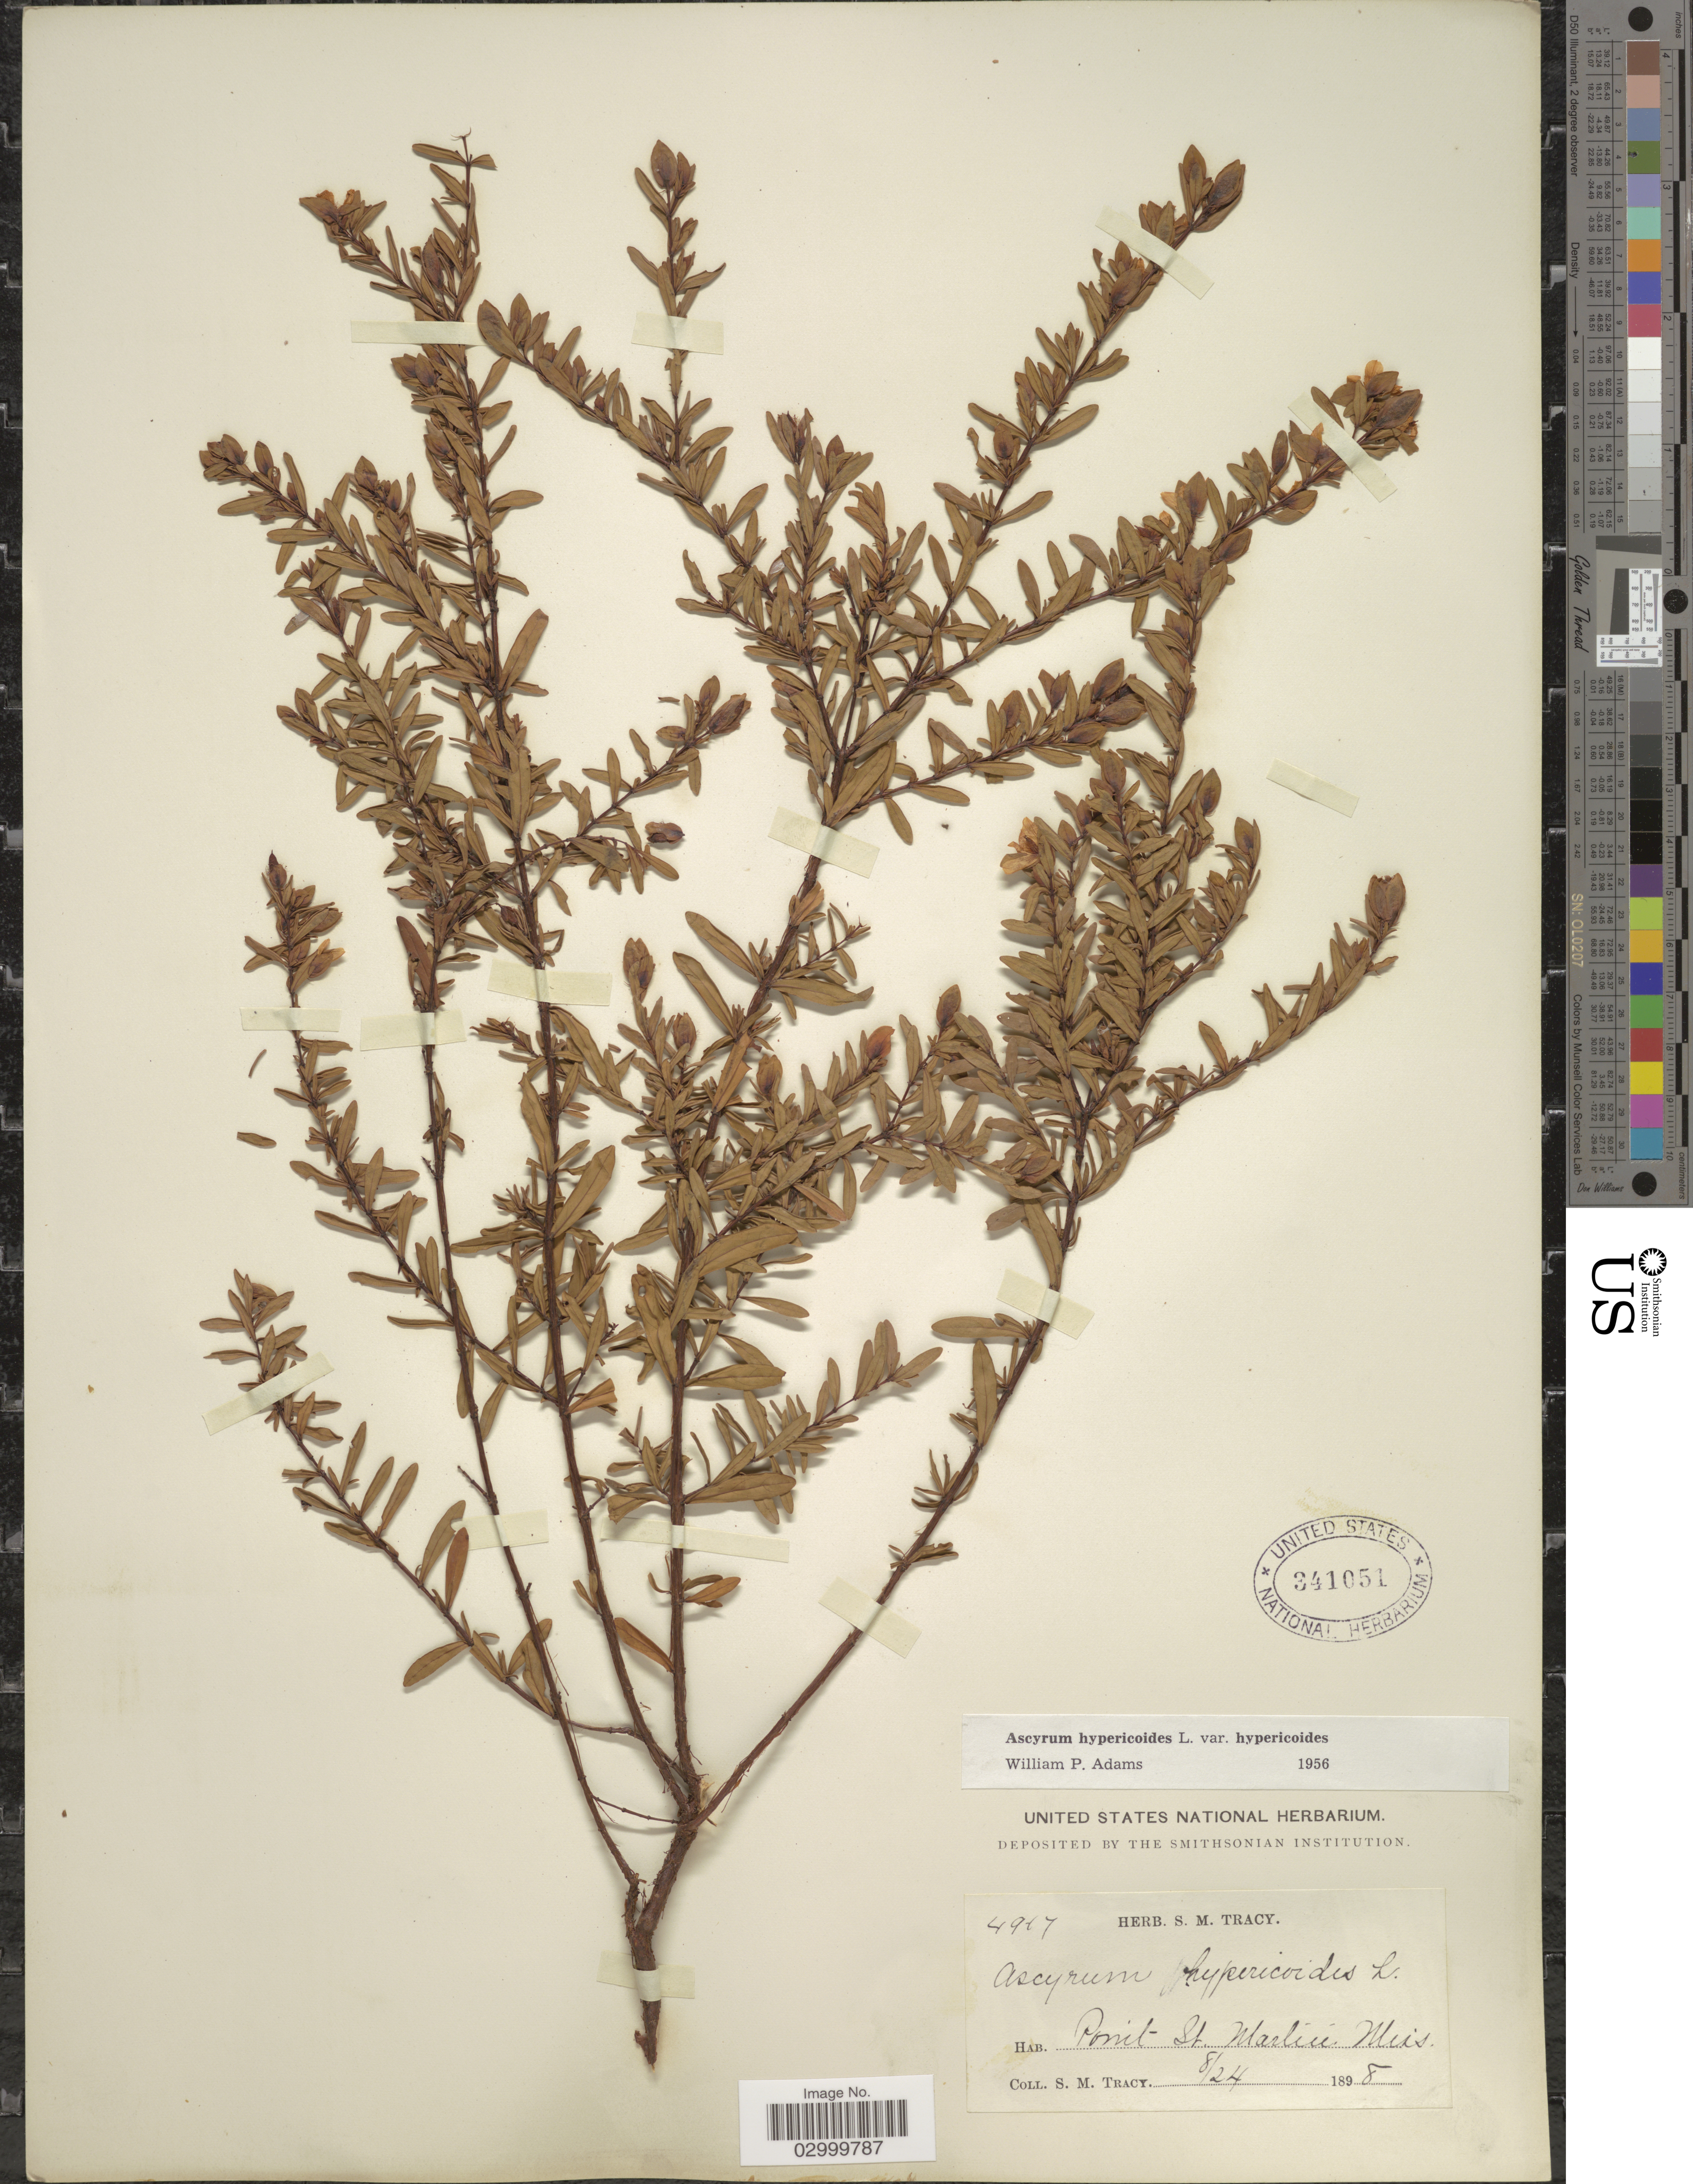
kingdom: Plantae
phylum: Tracheophyta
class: Magnoliopsida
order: Malpighiales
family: Hypericaceae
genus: Hypericum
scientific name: Hypericum hypericoides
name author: (L.) Crantz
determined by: Strong, Mark T., (BOT), Smithsonian Institution - National Museum of Natural History (UNITED STATES)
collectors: S. M. Tracy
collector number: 4907*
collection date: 1898-08-24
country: United States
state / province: Mississippi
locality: Point St. Martin.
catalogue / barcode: US 341051